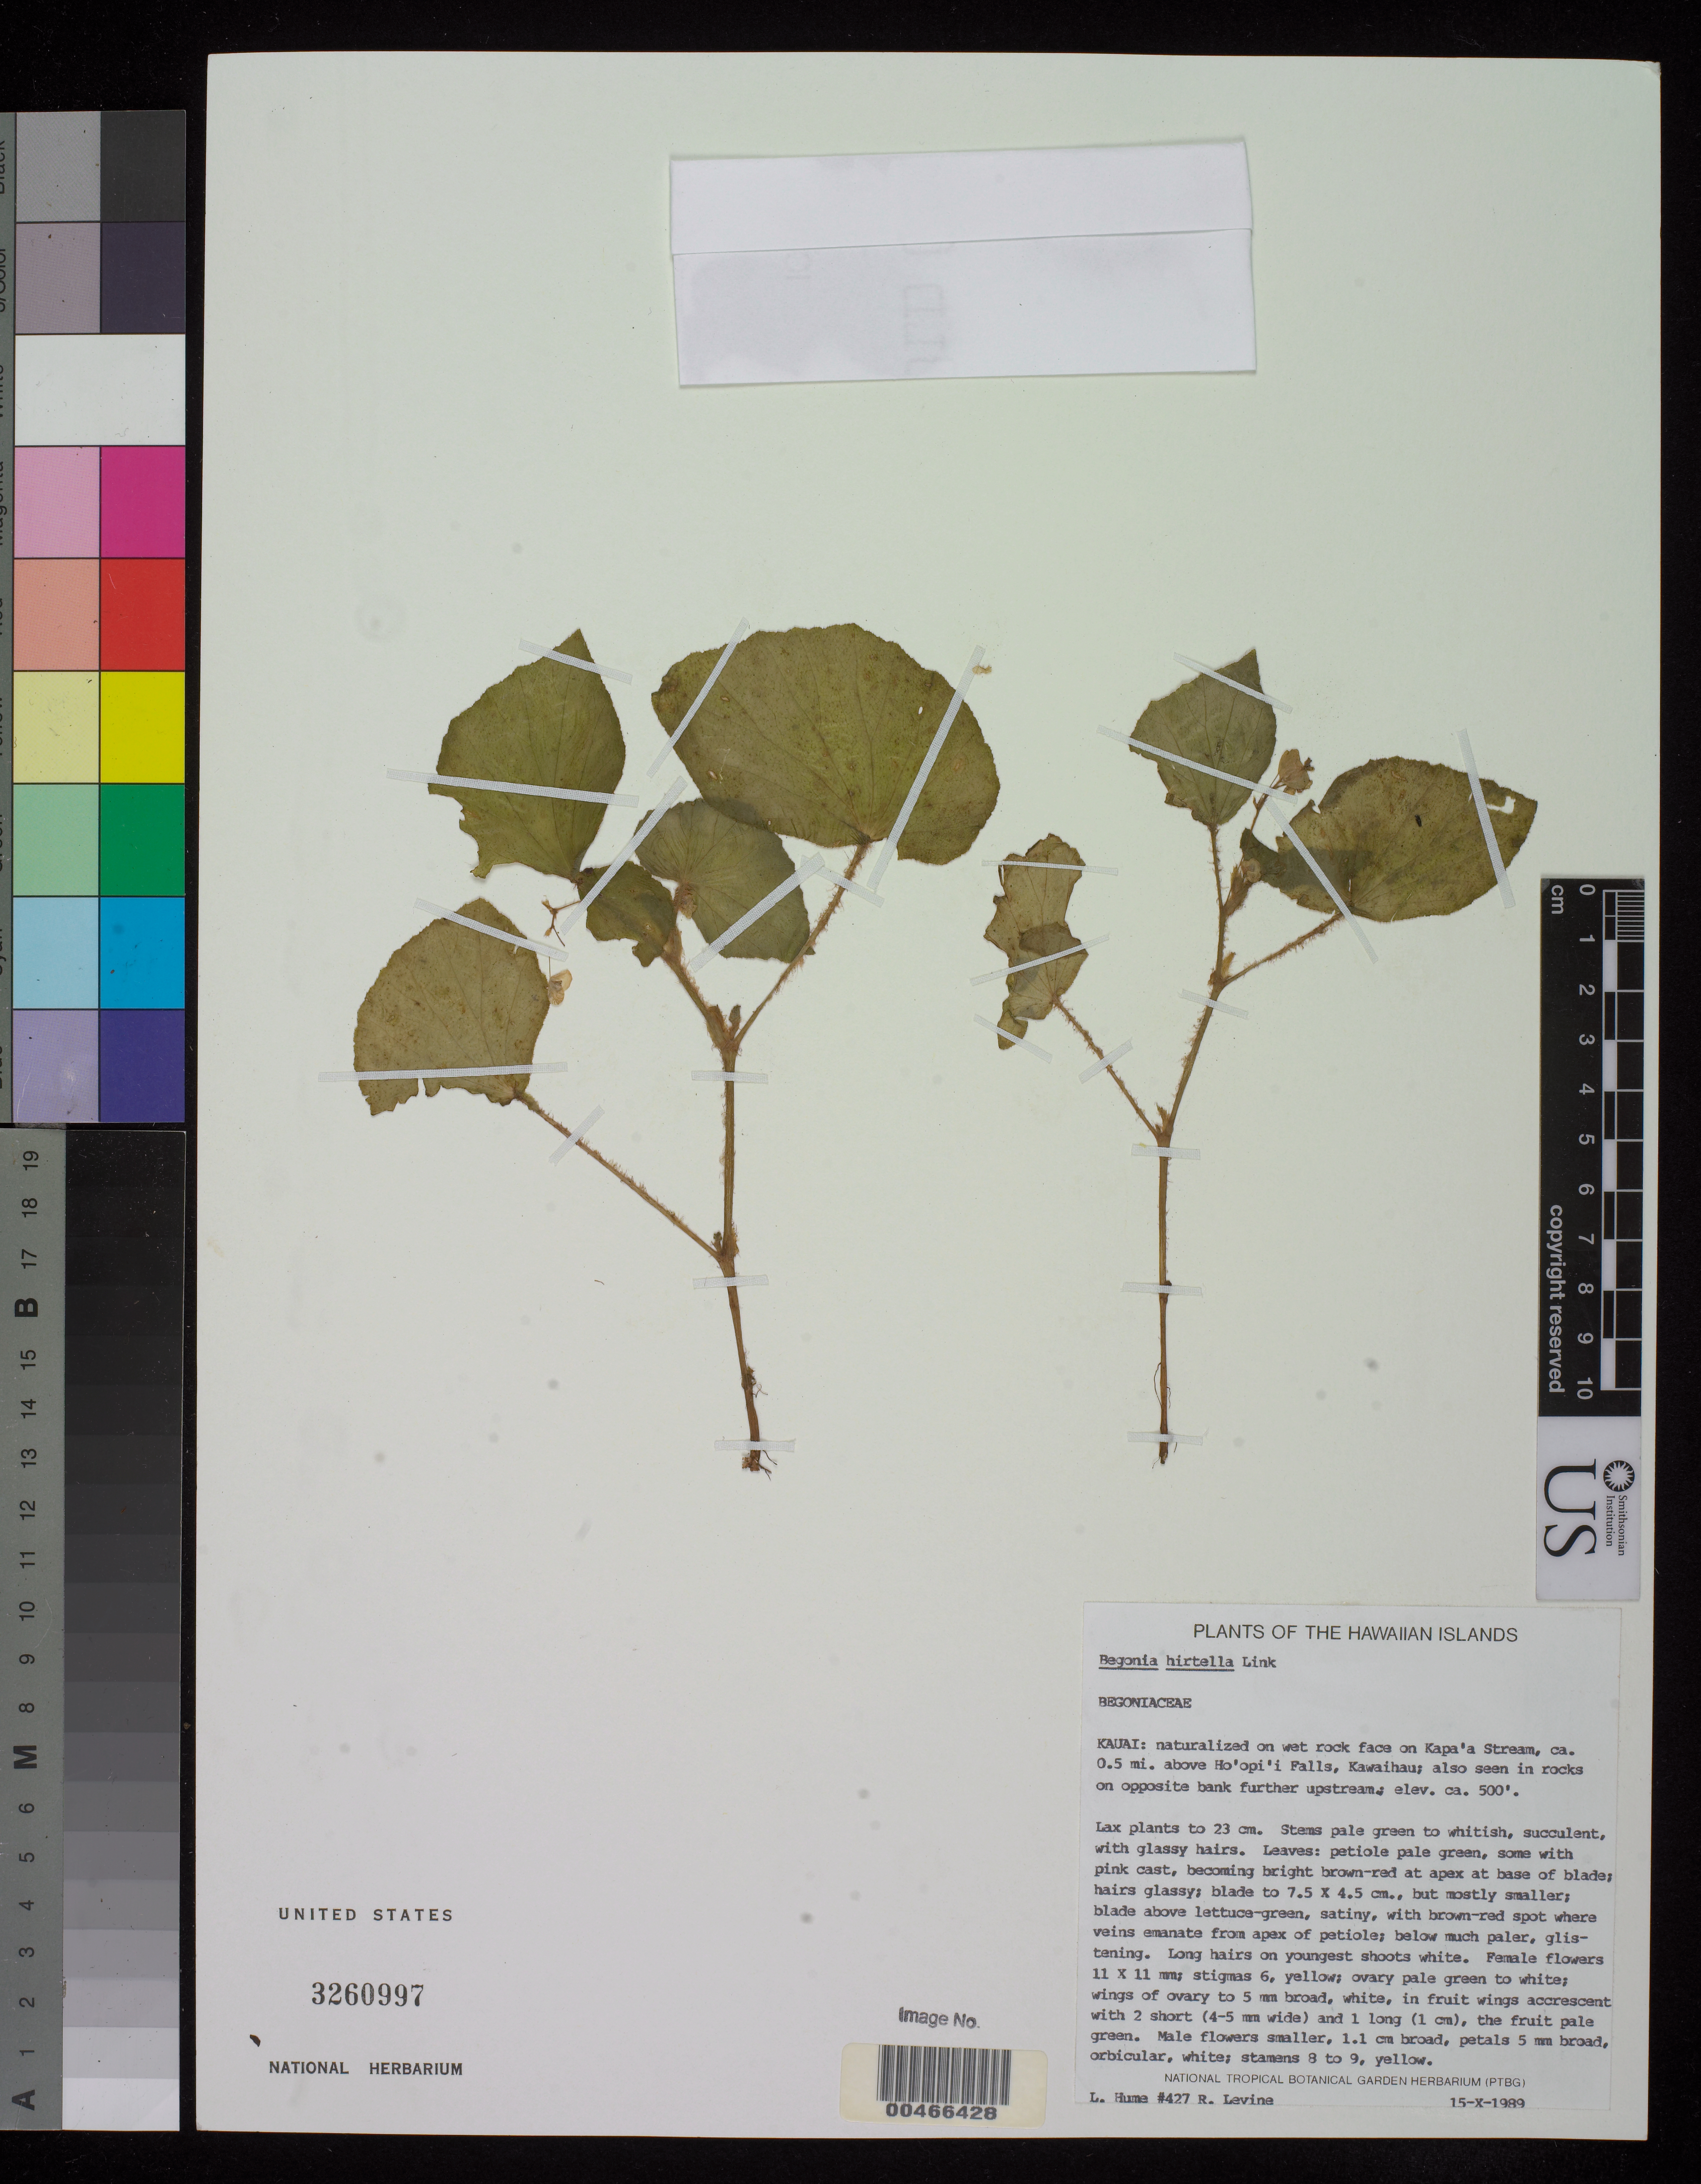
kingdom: Plantae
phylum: Tracheophyta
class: Magnoliopsida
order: Cucurbitales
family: Begoniaceae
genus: Begonia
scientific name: Begonia hirtella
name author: Link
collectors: L. Hume & R. Levine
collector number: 427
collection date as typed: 15 Oct 1989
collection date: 1989-10-15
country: United States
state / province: Hawaii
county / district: Kauai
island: Kaua'i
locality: Kapa'a Stream, ca. 0.5 mi above Ho'opi'i Falls, Kawaihau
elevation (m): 152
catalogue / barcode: US 3260997